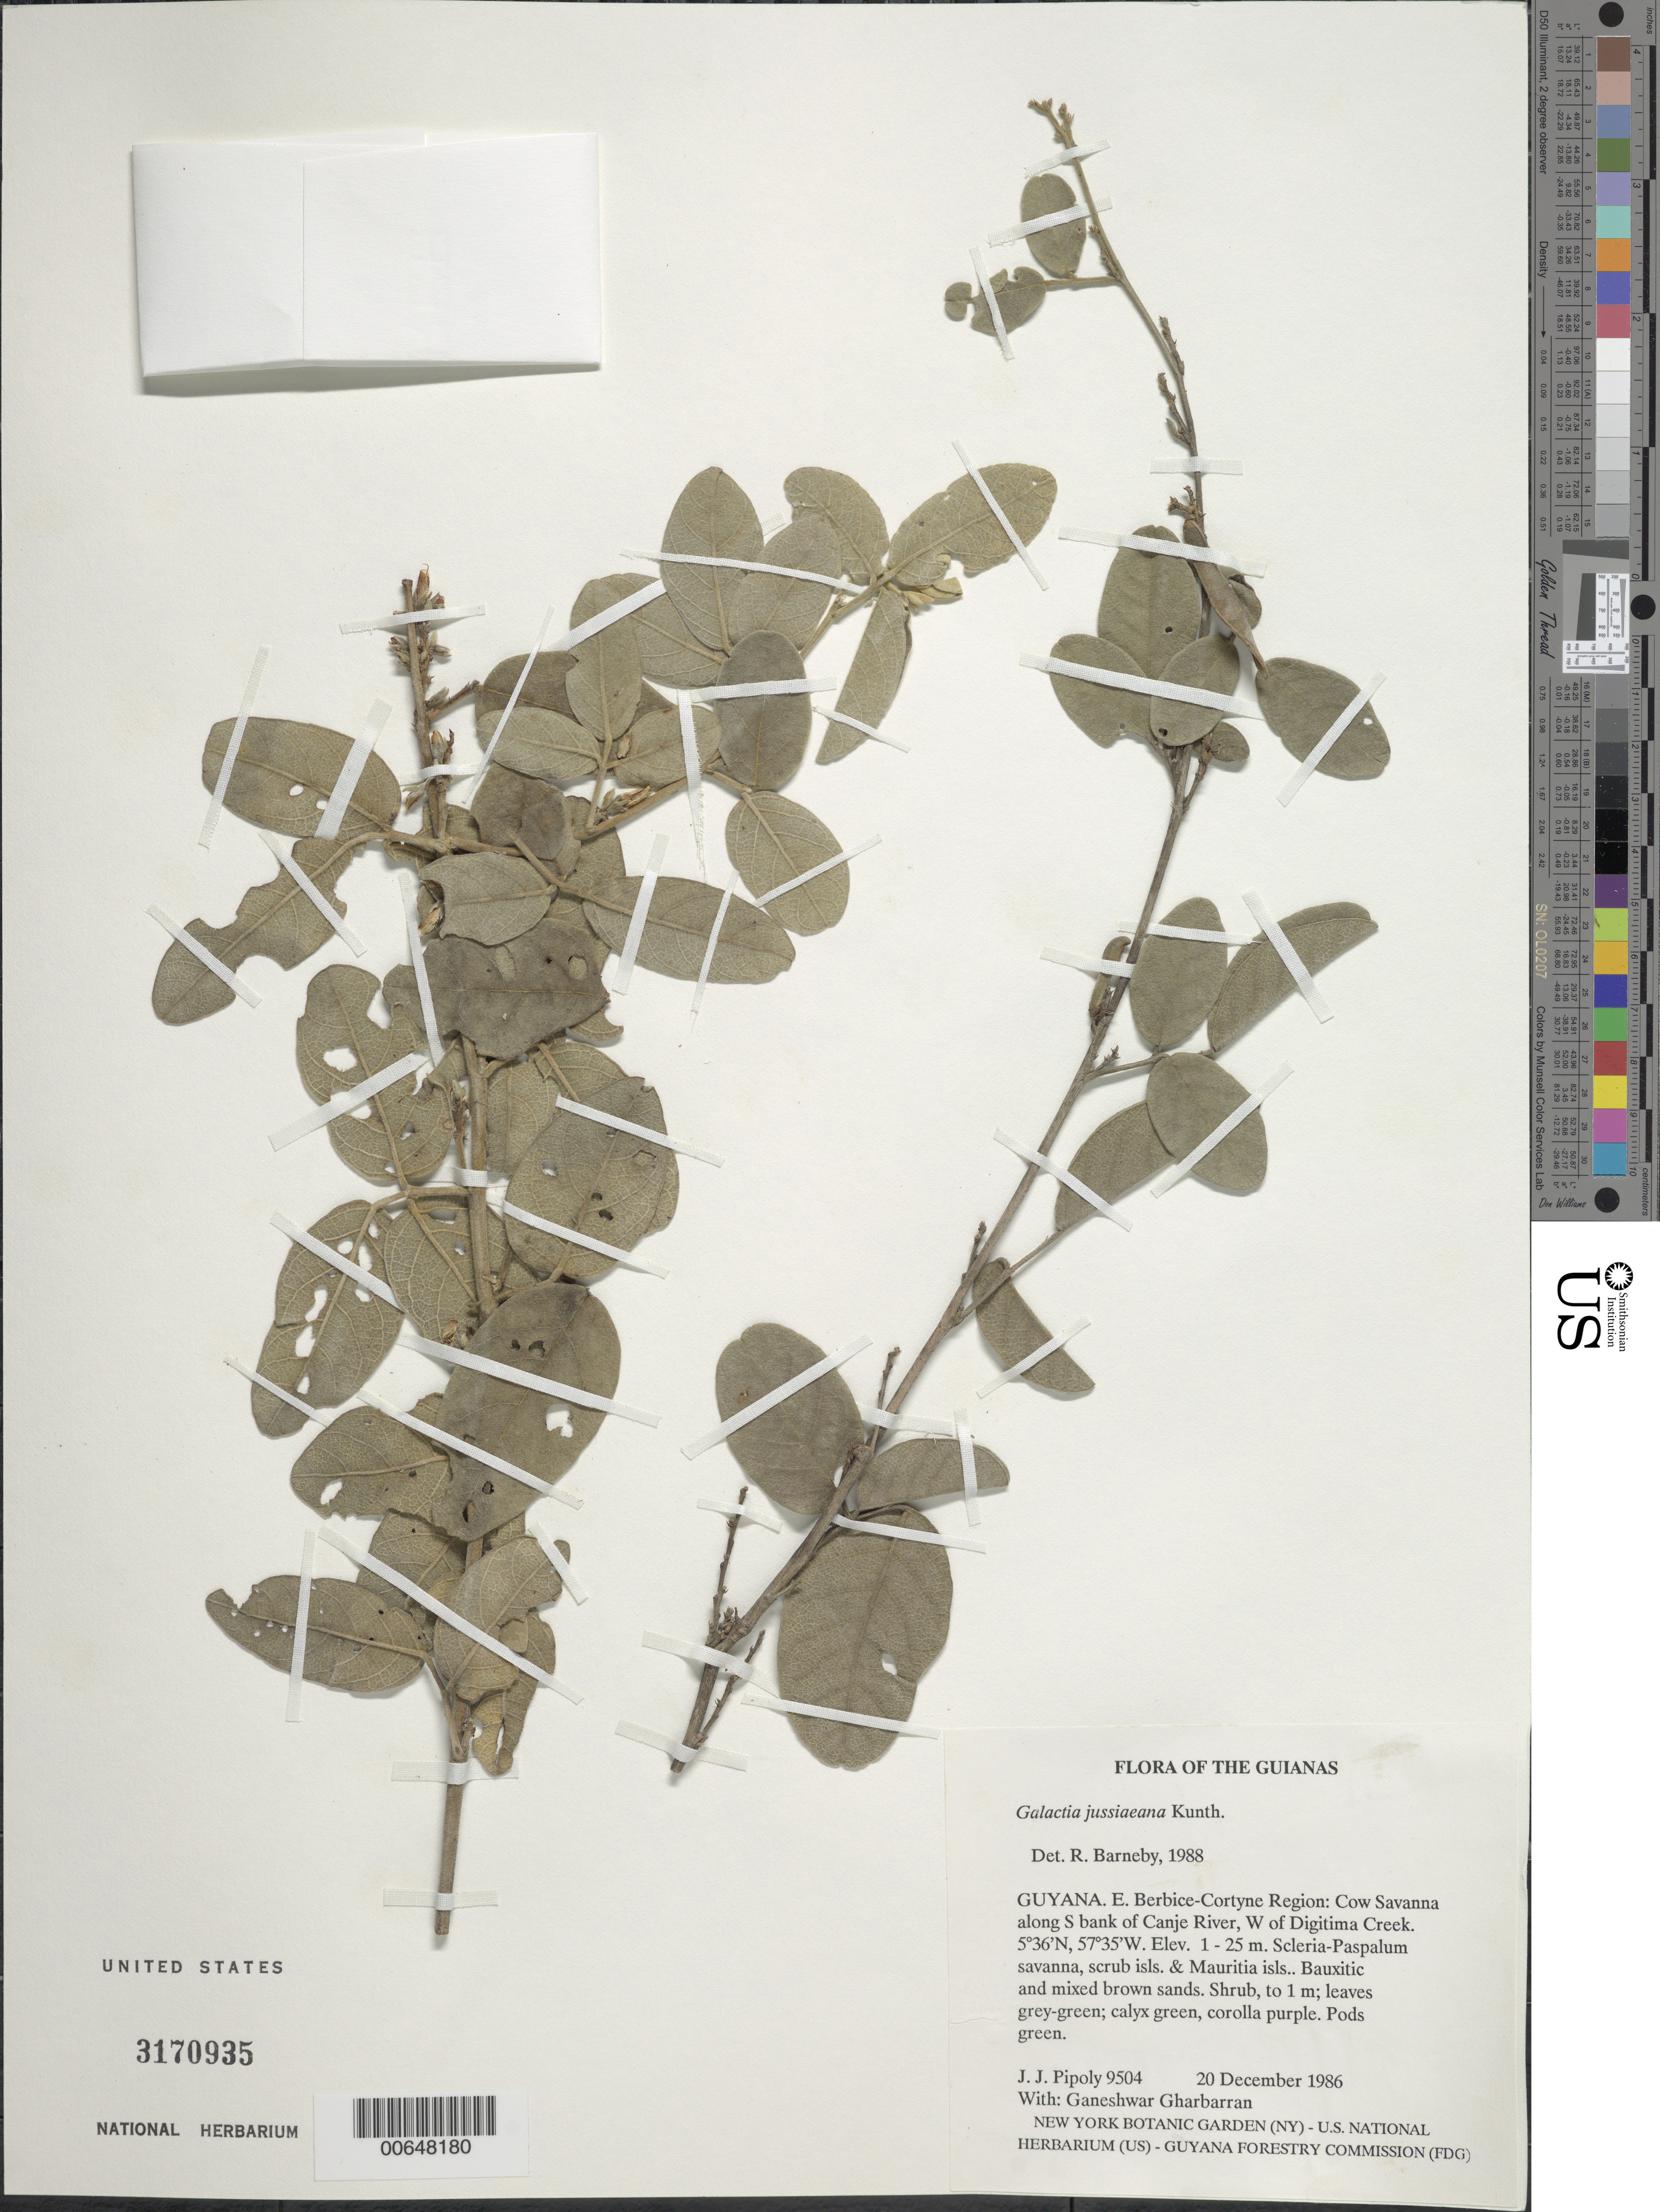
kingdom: Plantae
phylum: Tracheophyta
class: Magnoliopsida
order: Fabales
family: Fabaceae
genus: Galactia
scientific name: Galactia jussiaeana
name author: Kunth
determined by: Barneby, Rupert C., (NY)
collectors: J. J. Pipoly & G. Gharbarran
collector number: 9504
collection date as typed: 20 December 1986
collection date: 1986-12-20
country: Guyana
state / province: E. Berbice-Corentyne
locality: Cow savanna, along S bank of Canje River, W of Digitima Creek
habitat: Scleria-Paspalum savanna, scrub isls. & Mauritia isls. Bauxitic and mixed brown sands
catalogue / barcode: US 3170935